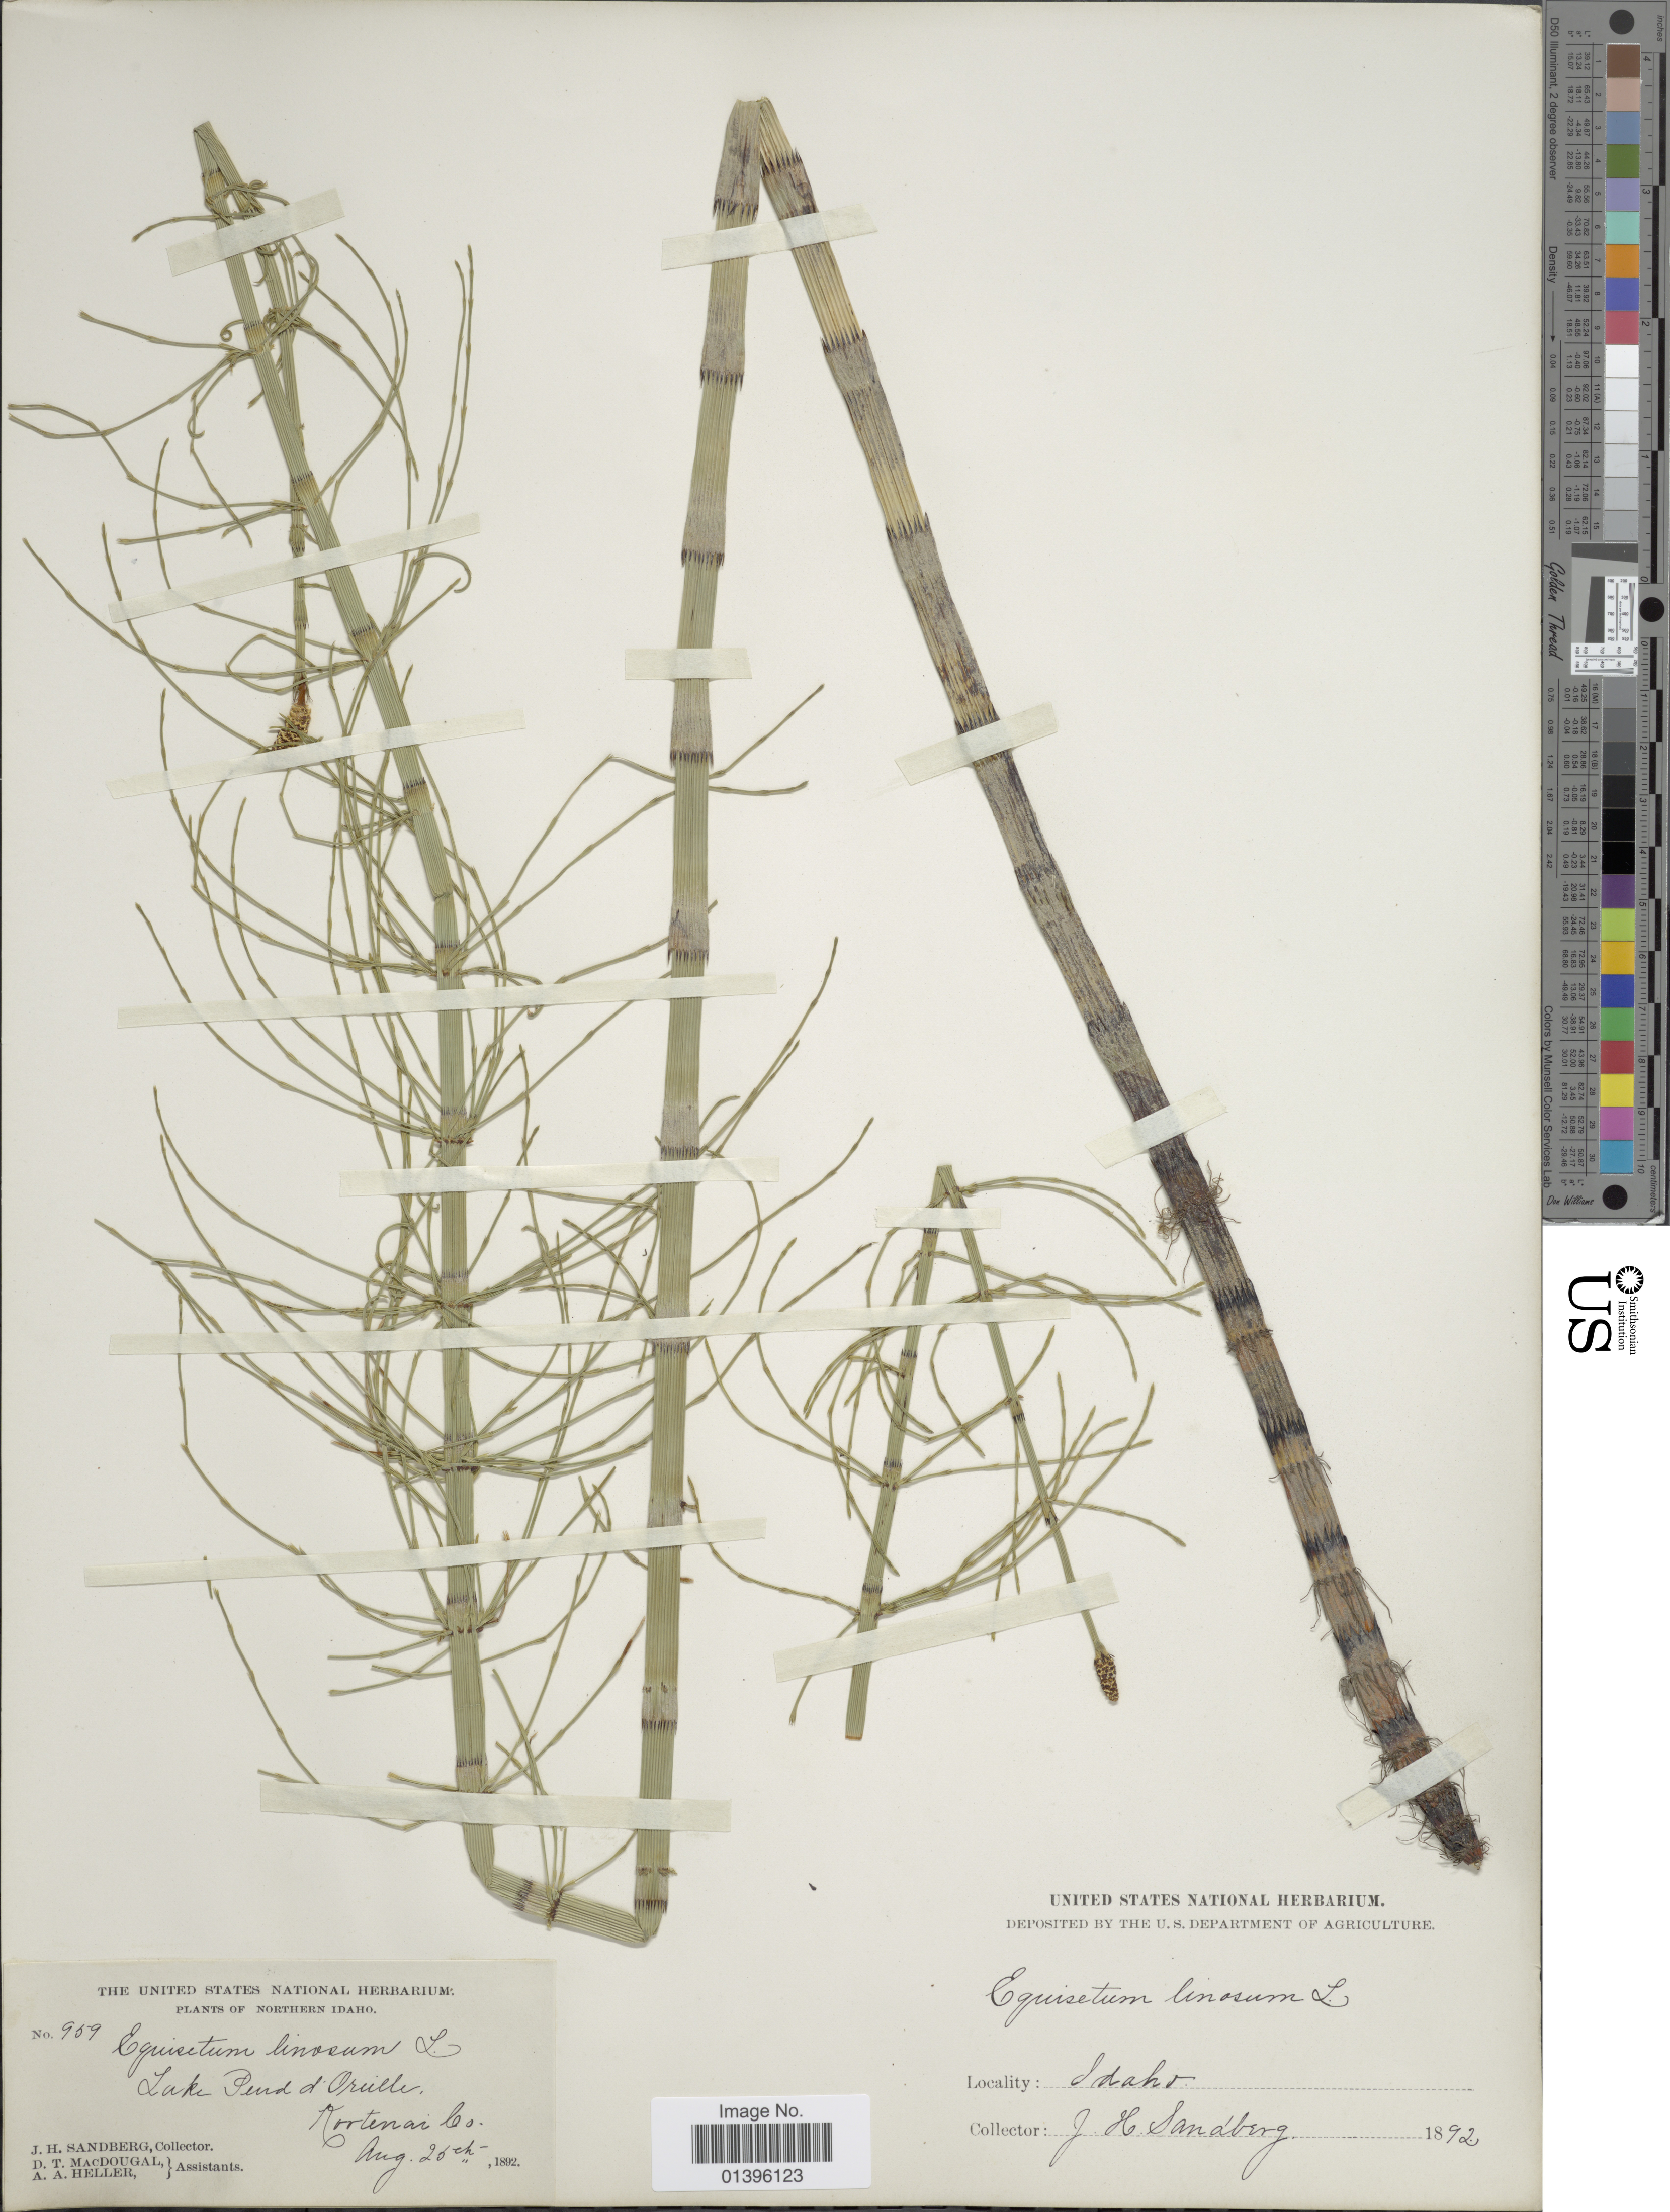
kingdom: Plantae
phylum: Tracheophyta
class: Polypodiopsida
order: Equisetales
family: Equisetaceae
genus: Equisetum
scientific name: Equisetum fluviatile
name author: L.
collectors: J. H. Sandberg, D. T. MacDougal & A. A. Heller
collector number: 959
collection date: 1892-08-25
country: United States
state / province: Idaho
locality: Northern Idaho. Lake Pend d'Oreille, Kortenai Co.